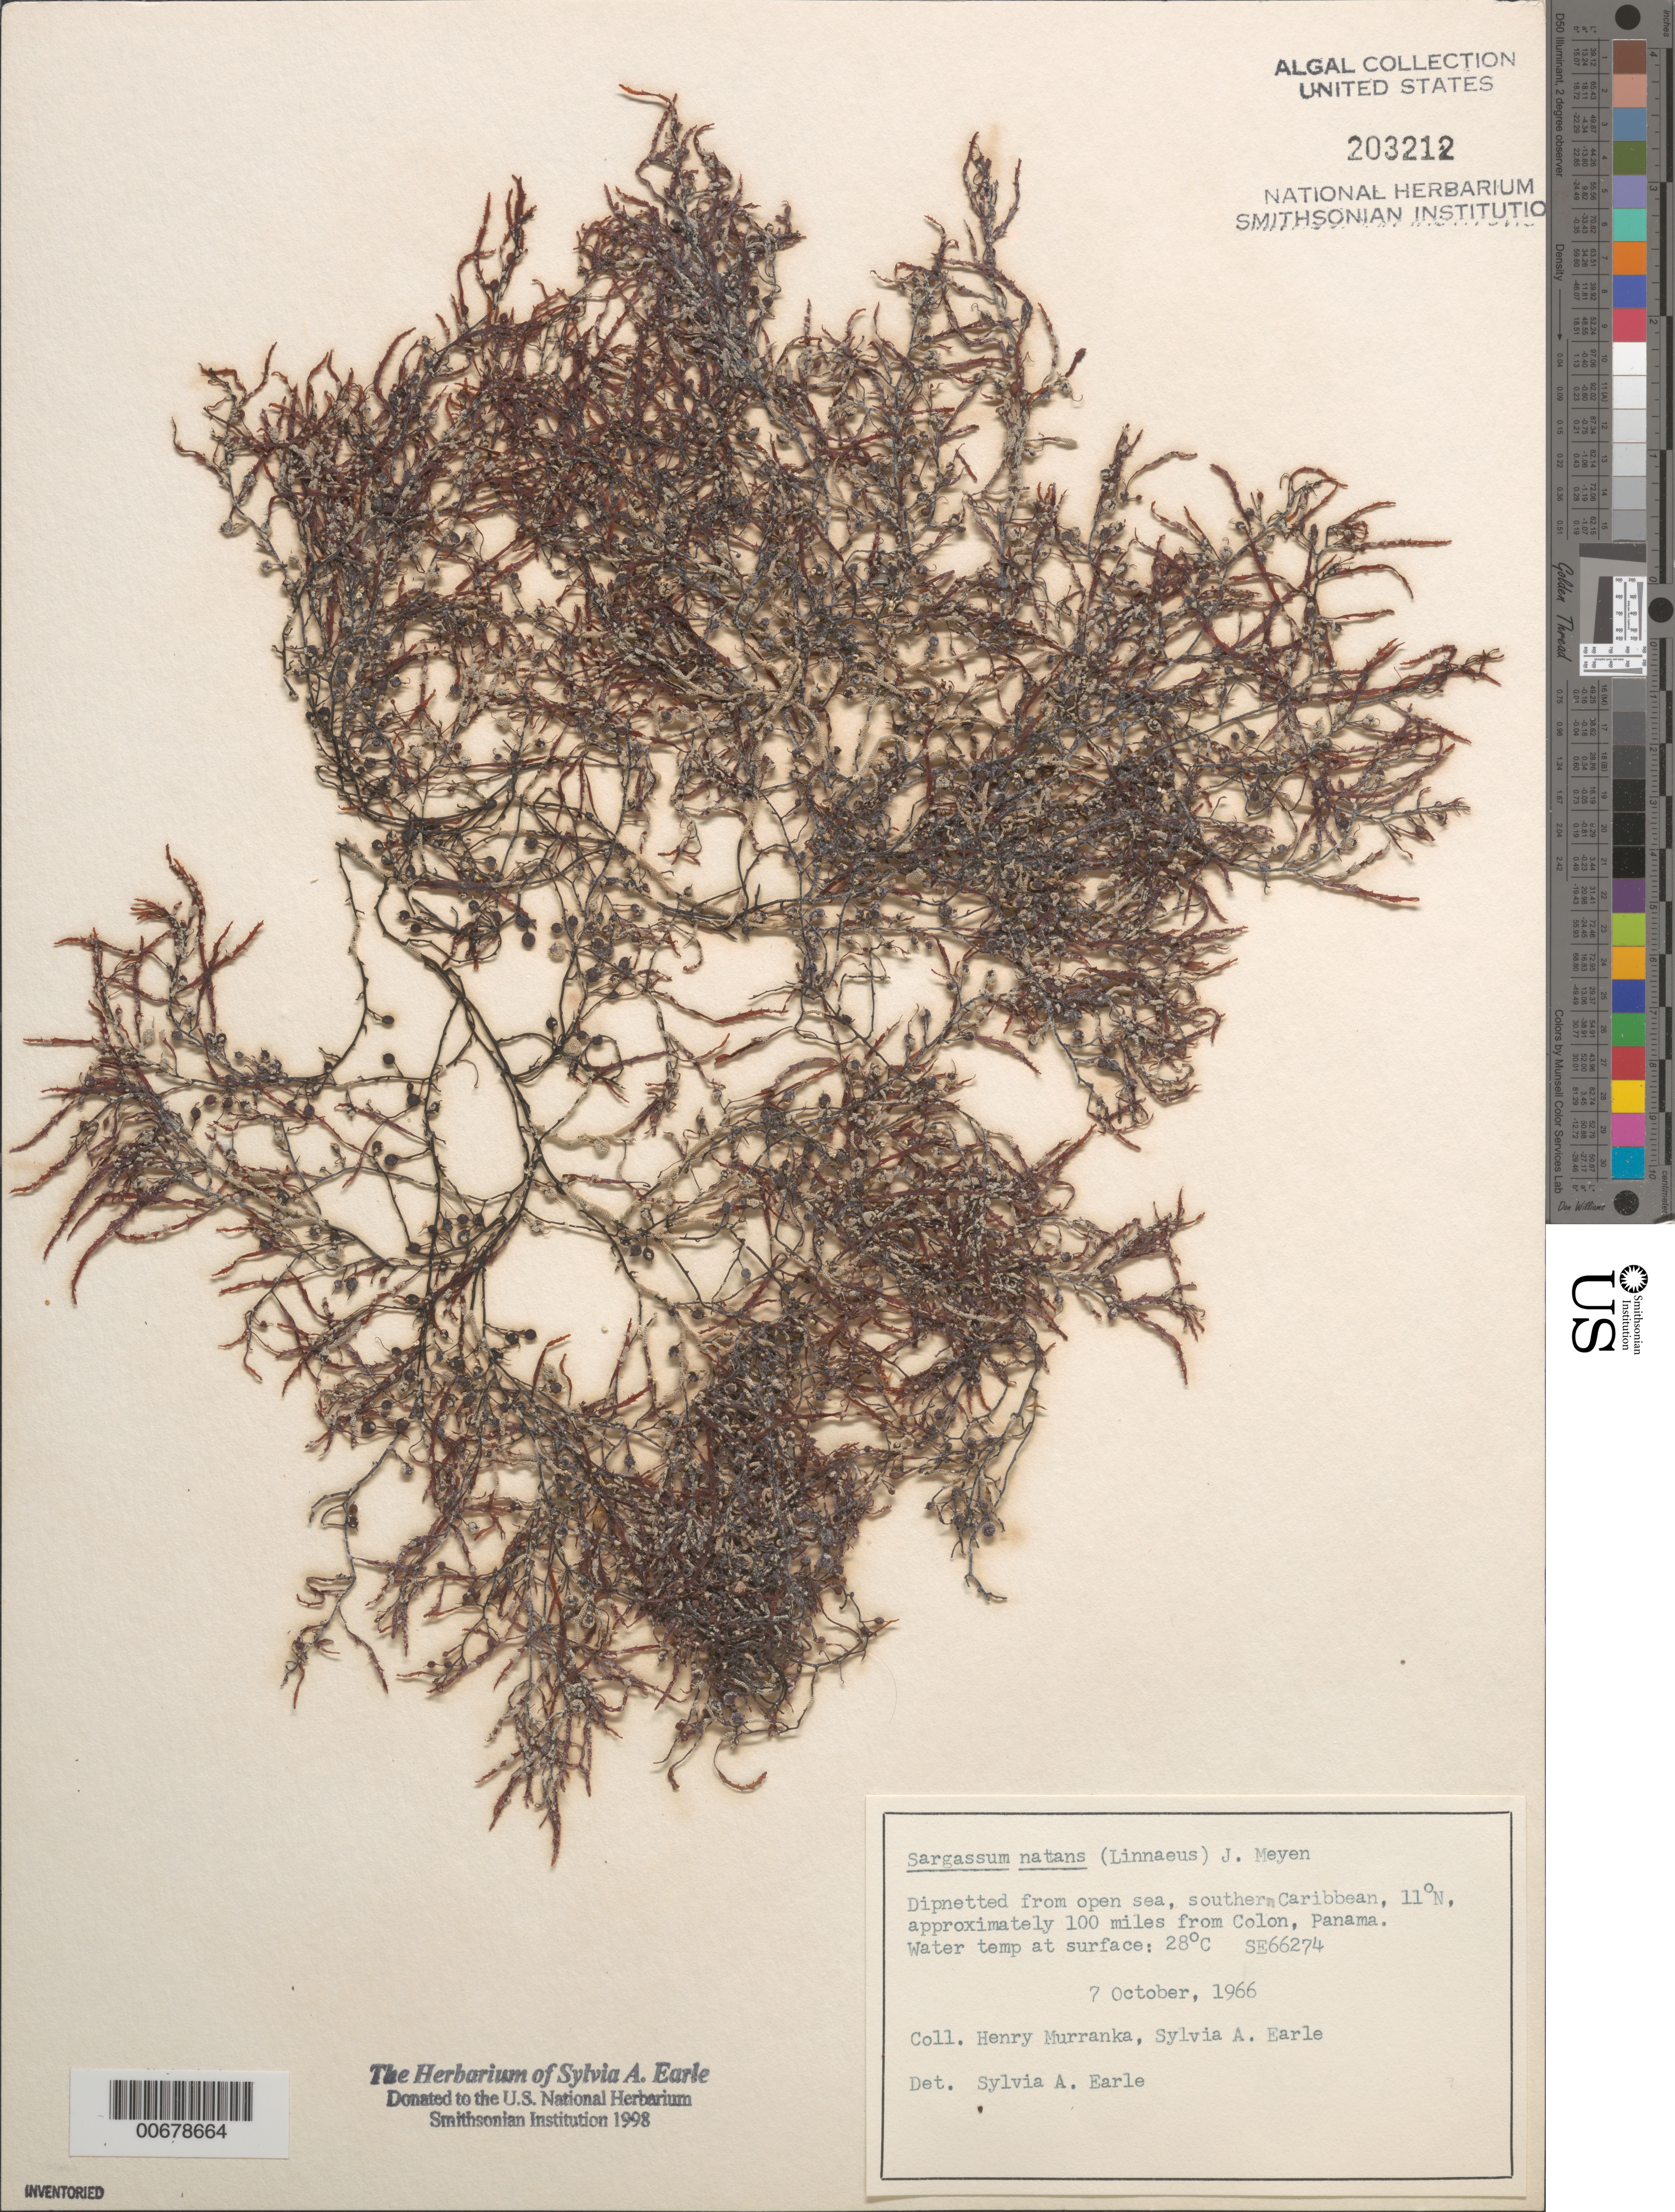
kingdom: Chromista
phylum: Ochrophyta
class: Phaeophyceae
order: Fucales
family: Sargassaceae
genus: Sargassum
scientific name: Sargassum natans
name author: (L.) Gaillon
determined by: Earle, S. A.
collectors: H. Murranka & S. A. Earle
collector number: SE 66274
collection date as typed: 07 Oct 1966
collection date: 1966-10-07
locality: Southern Caribbean Sea, ca. 100 miles from Colon, Panama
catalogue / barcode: US 203212